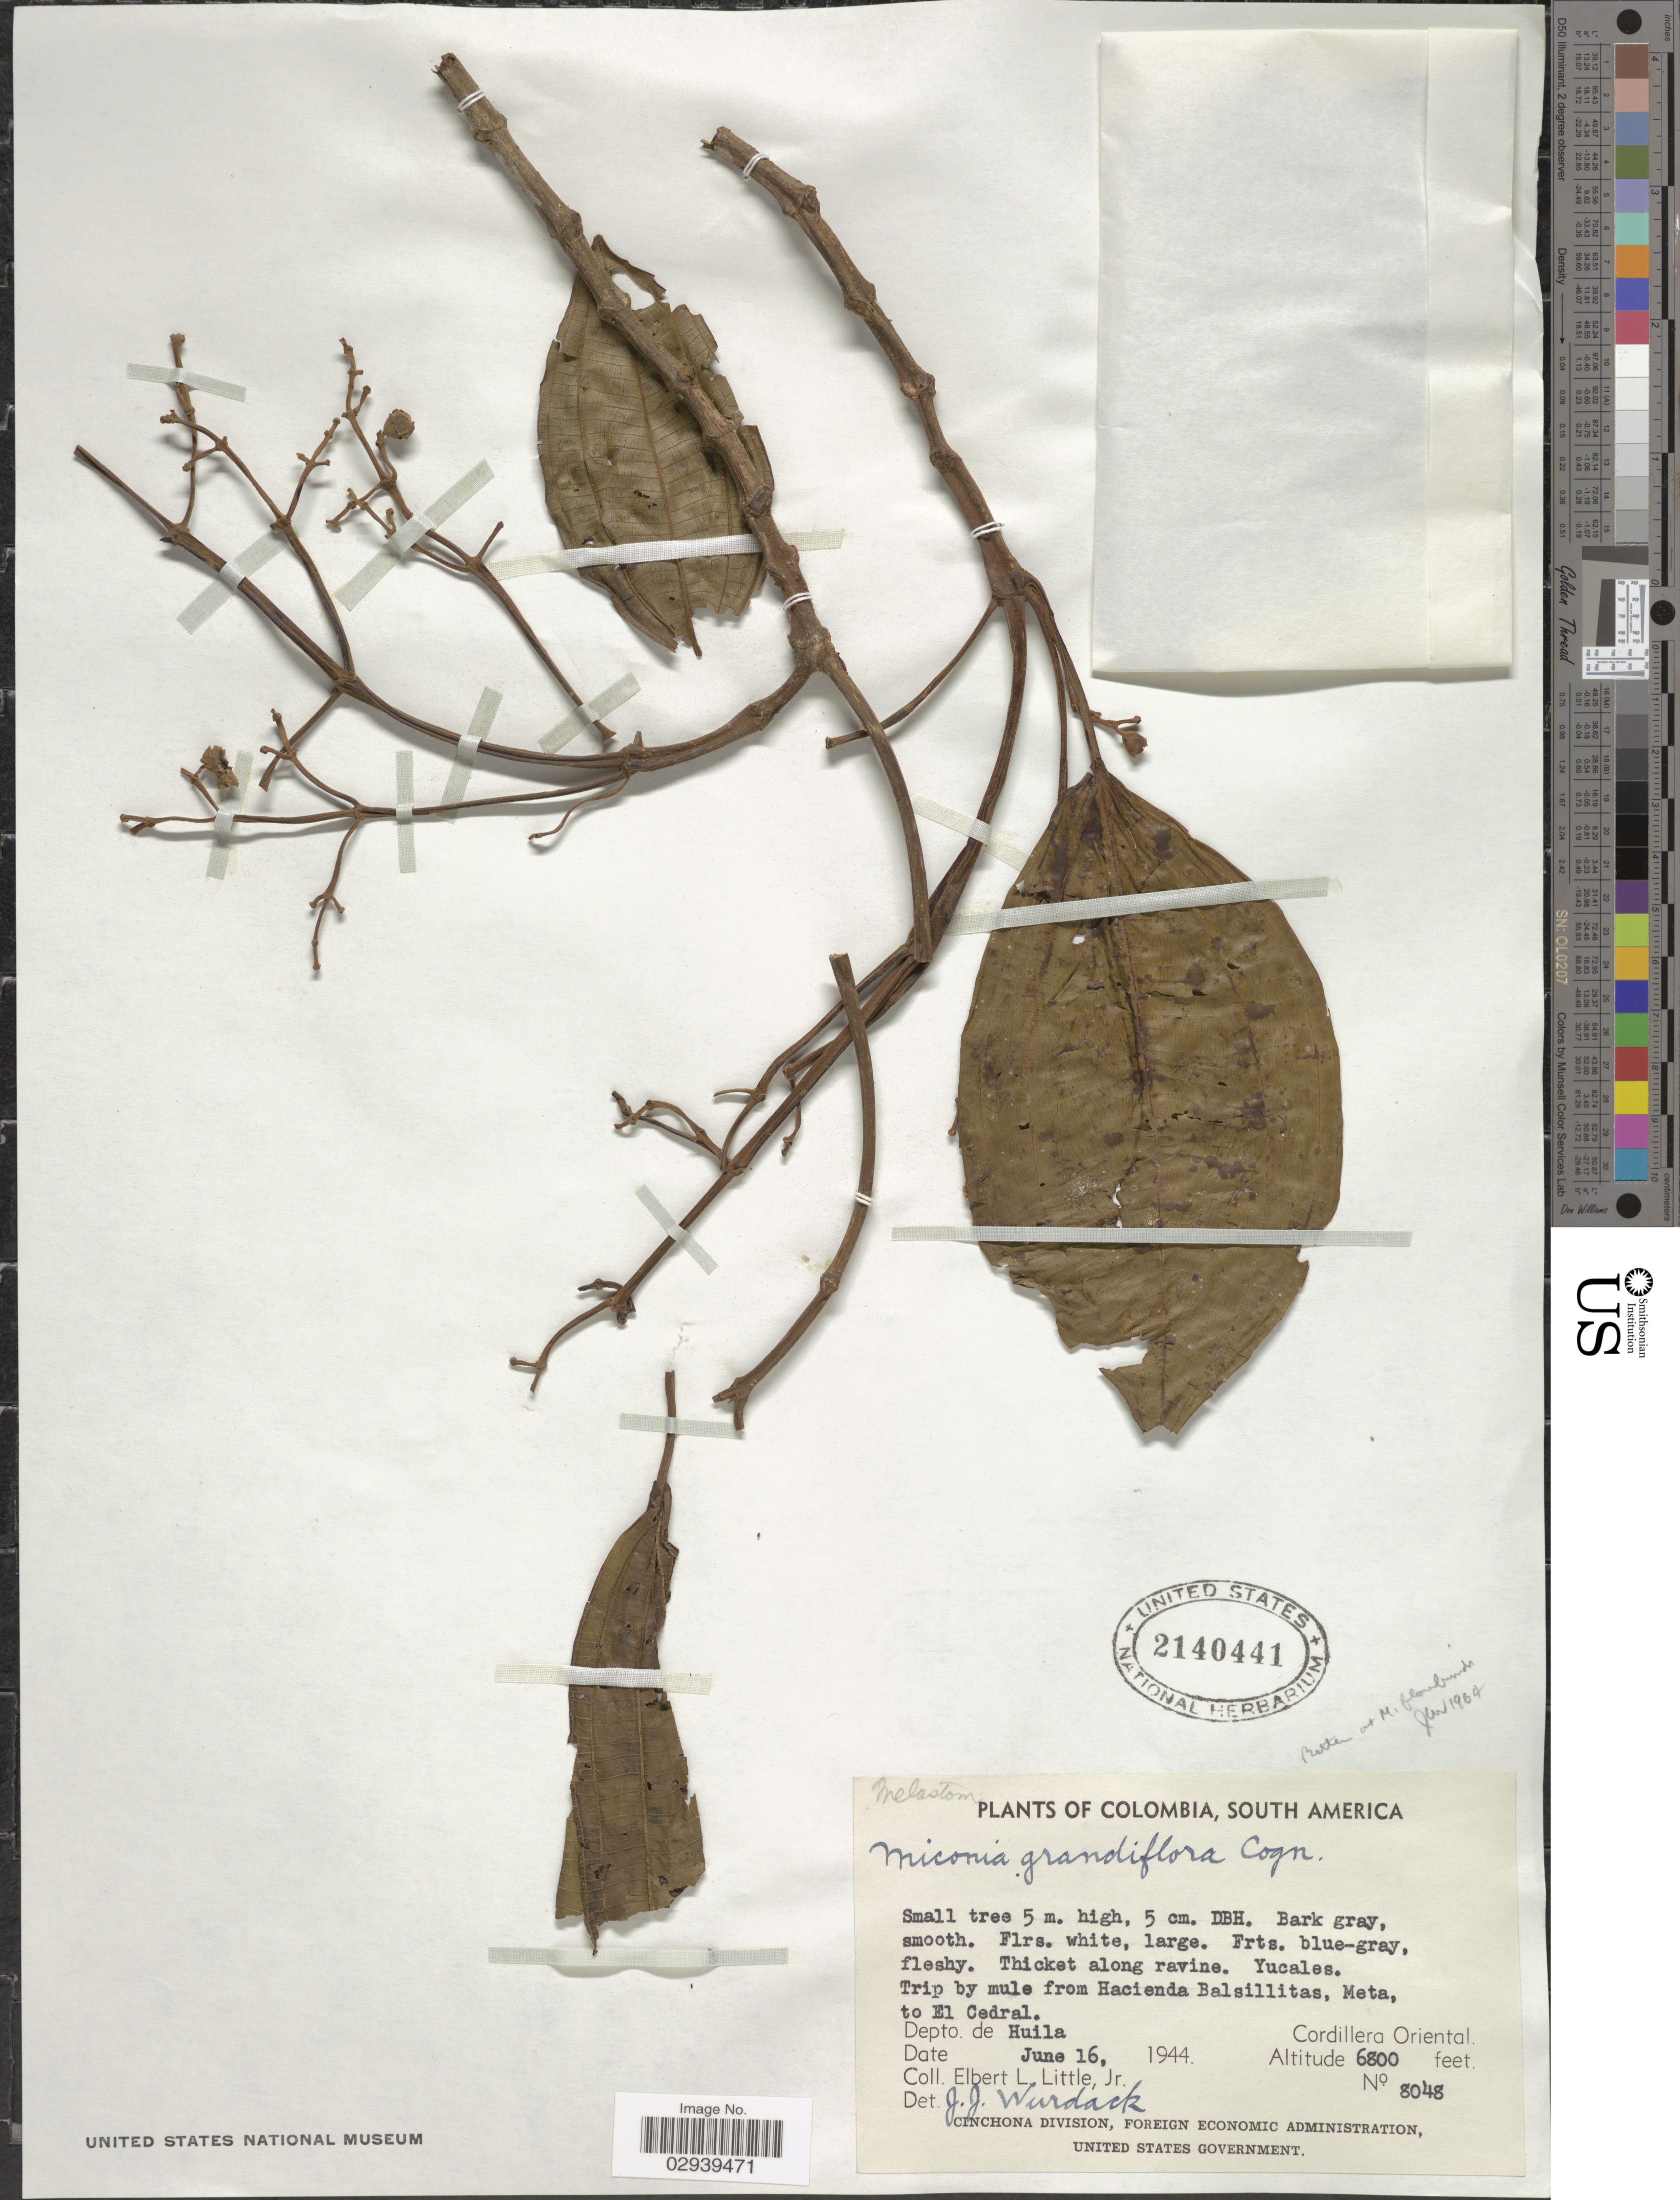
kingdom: Plantae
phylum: Tracheophyta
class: Magnoliopsida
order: Myrtales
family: Melastomataceae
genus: Miconia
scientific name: Miconia floribunda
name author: (Bonpl.) DC.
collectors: E. L. Little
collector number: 8048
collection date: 1944-06-16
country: Colombia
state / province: Huila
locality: Yucales. Trip by mule from Hacienda Balsillitas, Meta, to El Cedral, Depto. de Huila, Cordillera Oriental.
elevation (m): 2073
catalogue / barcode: US 2140441